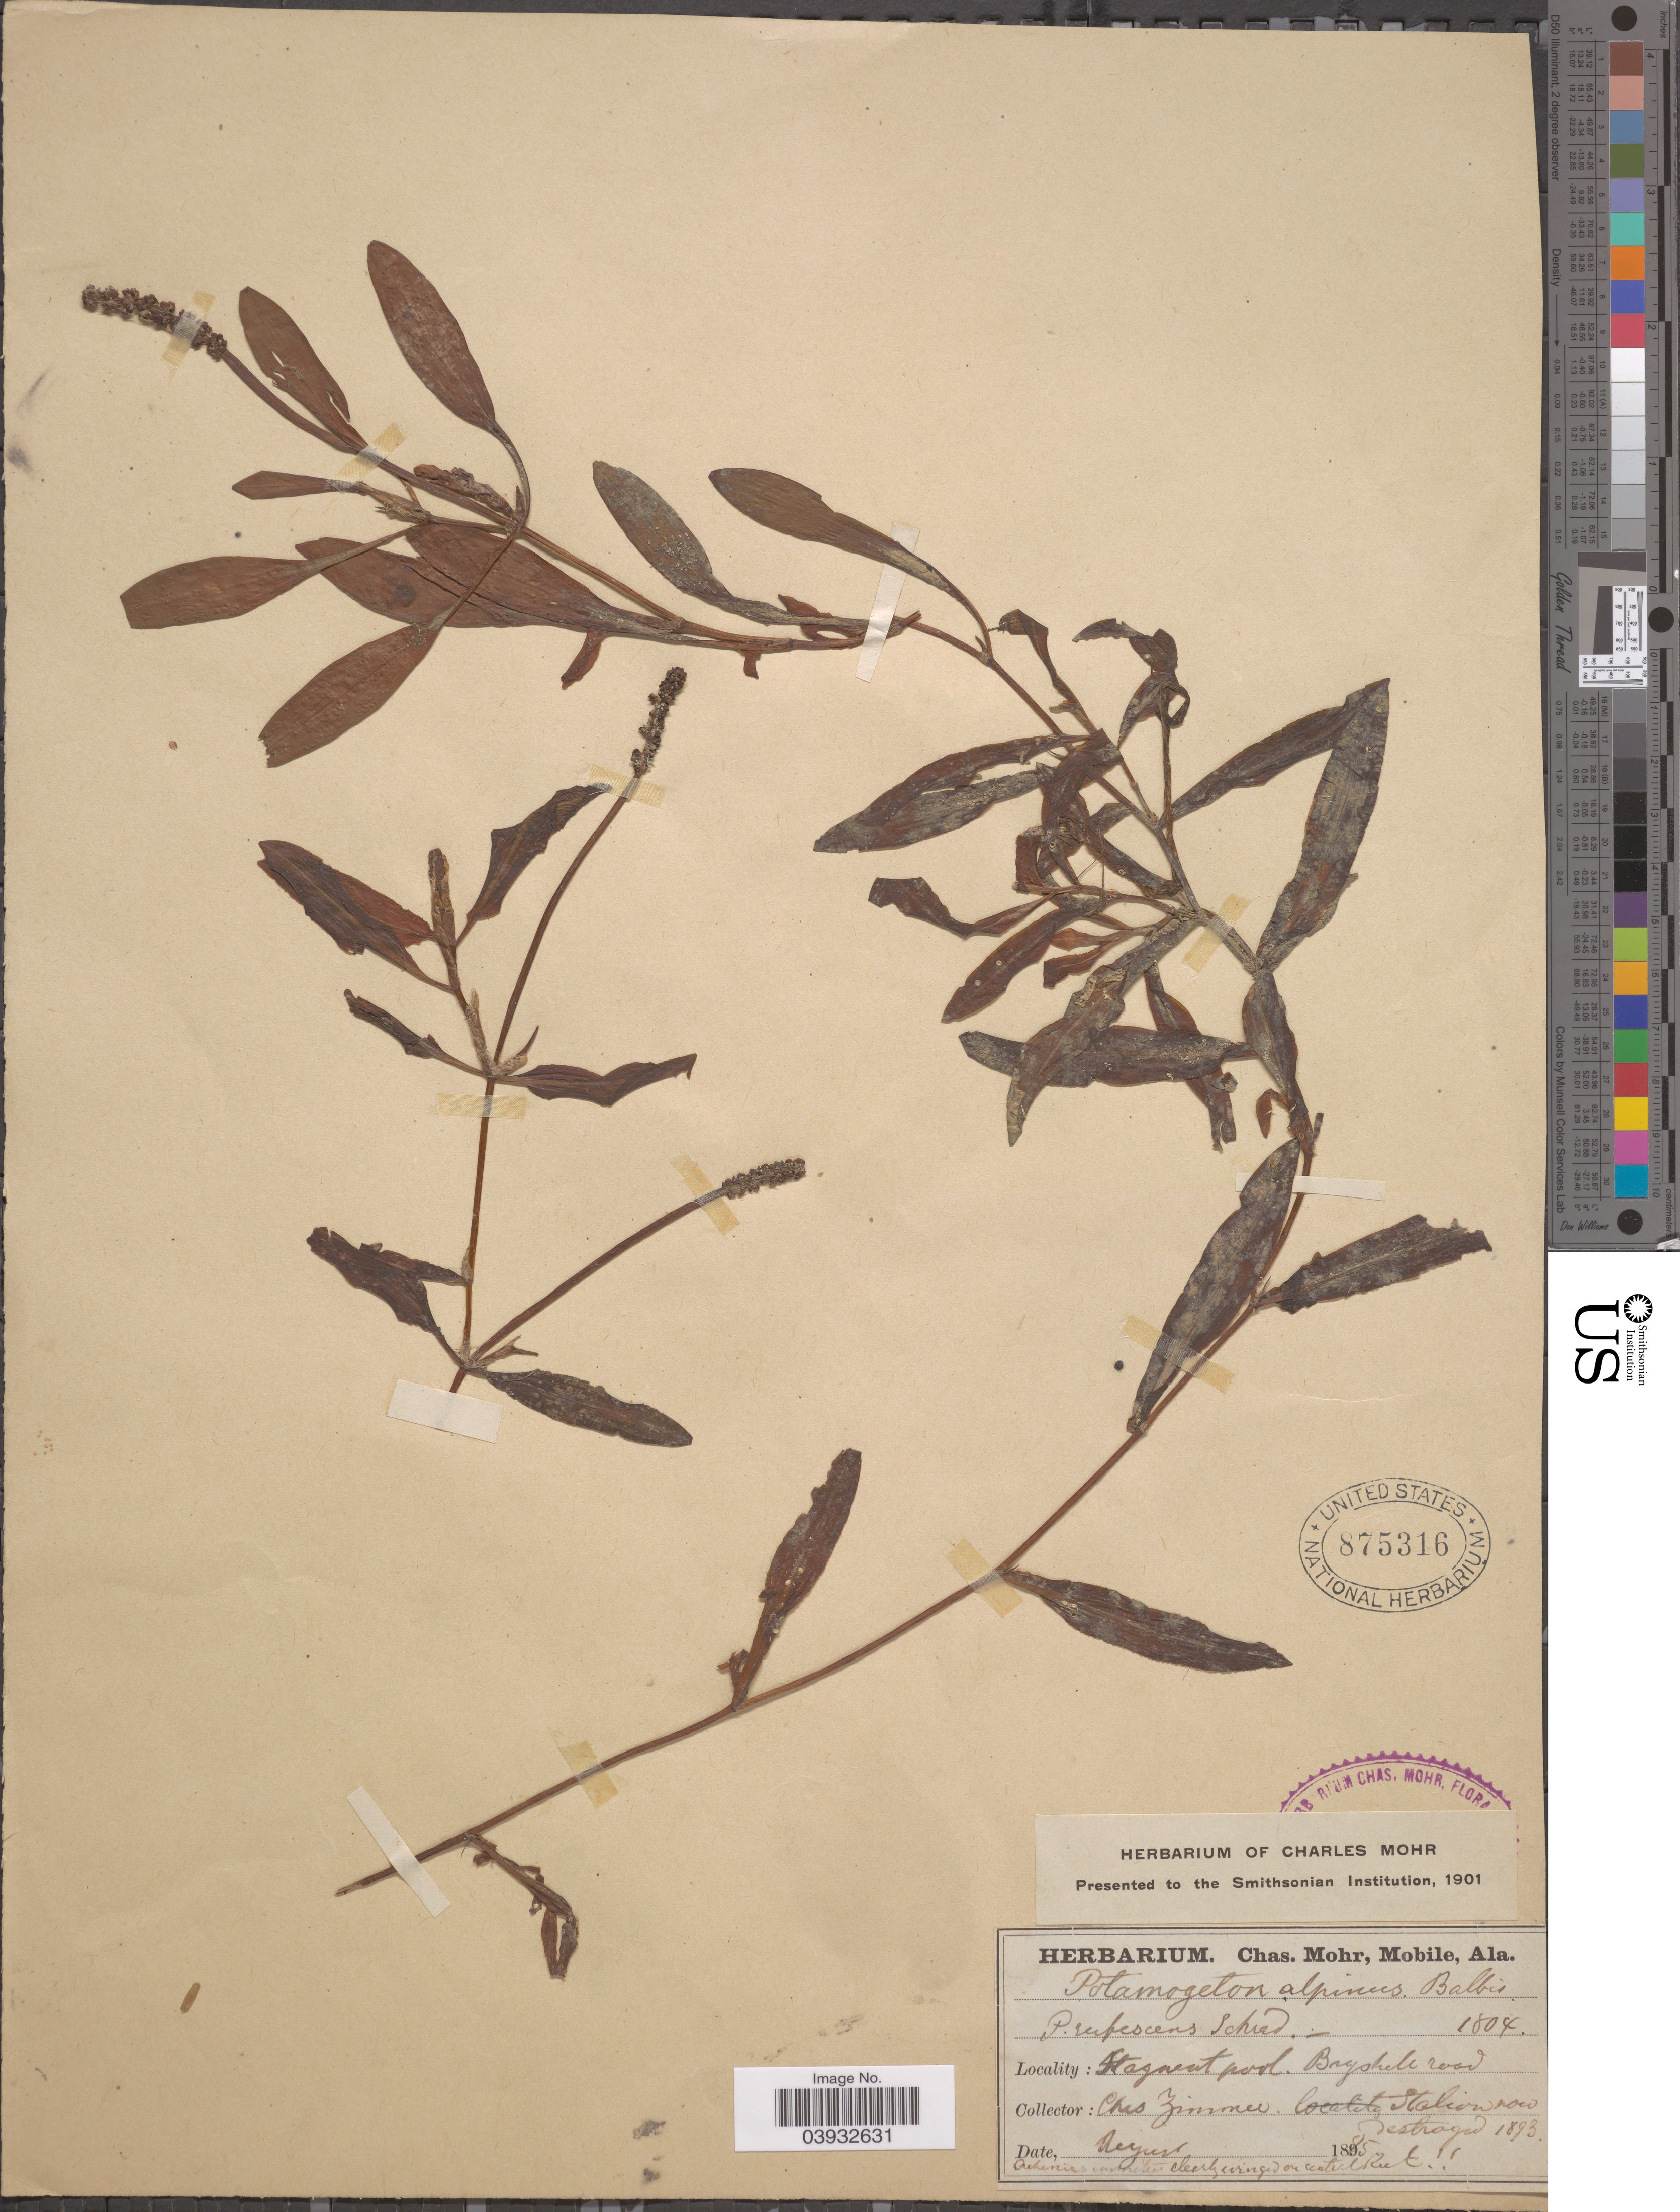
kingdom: Plantae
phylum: Tracheophyta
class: Liliopsida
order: Alismatales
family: Potamogetonaceae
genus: Potamogeton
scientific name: Potamogeton sp.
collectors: C. Zimmer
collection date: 1885-08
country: Germany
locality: Stagnant pool. Bryshell [interpreted] road. Station now destroyed 1893.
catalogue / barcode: US 875316